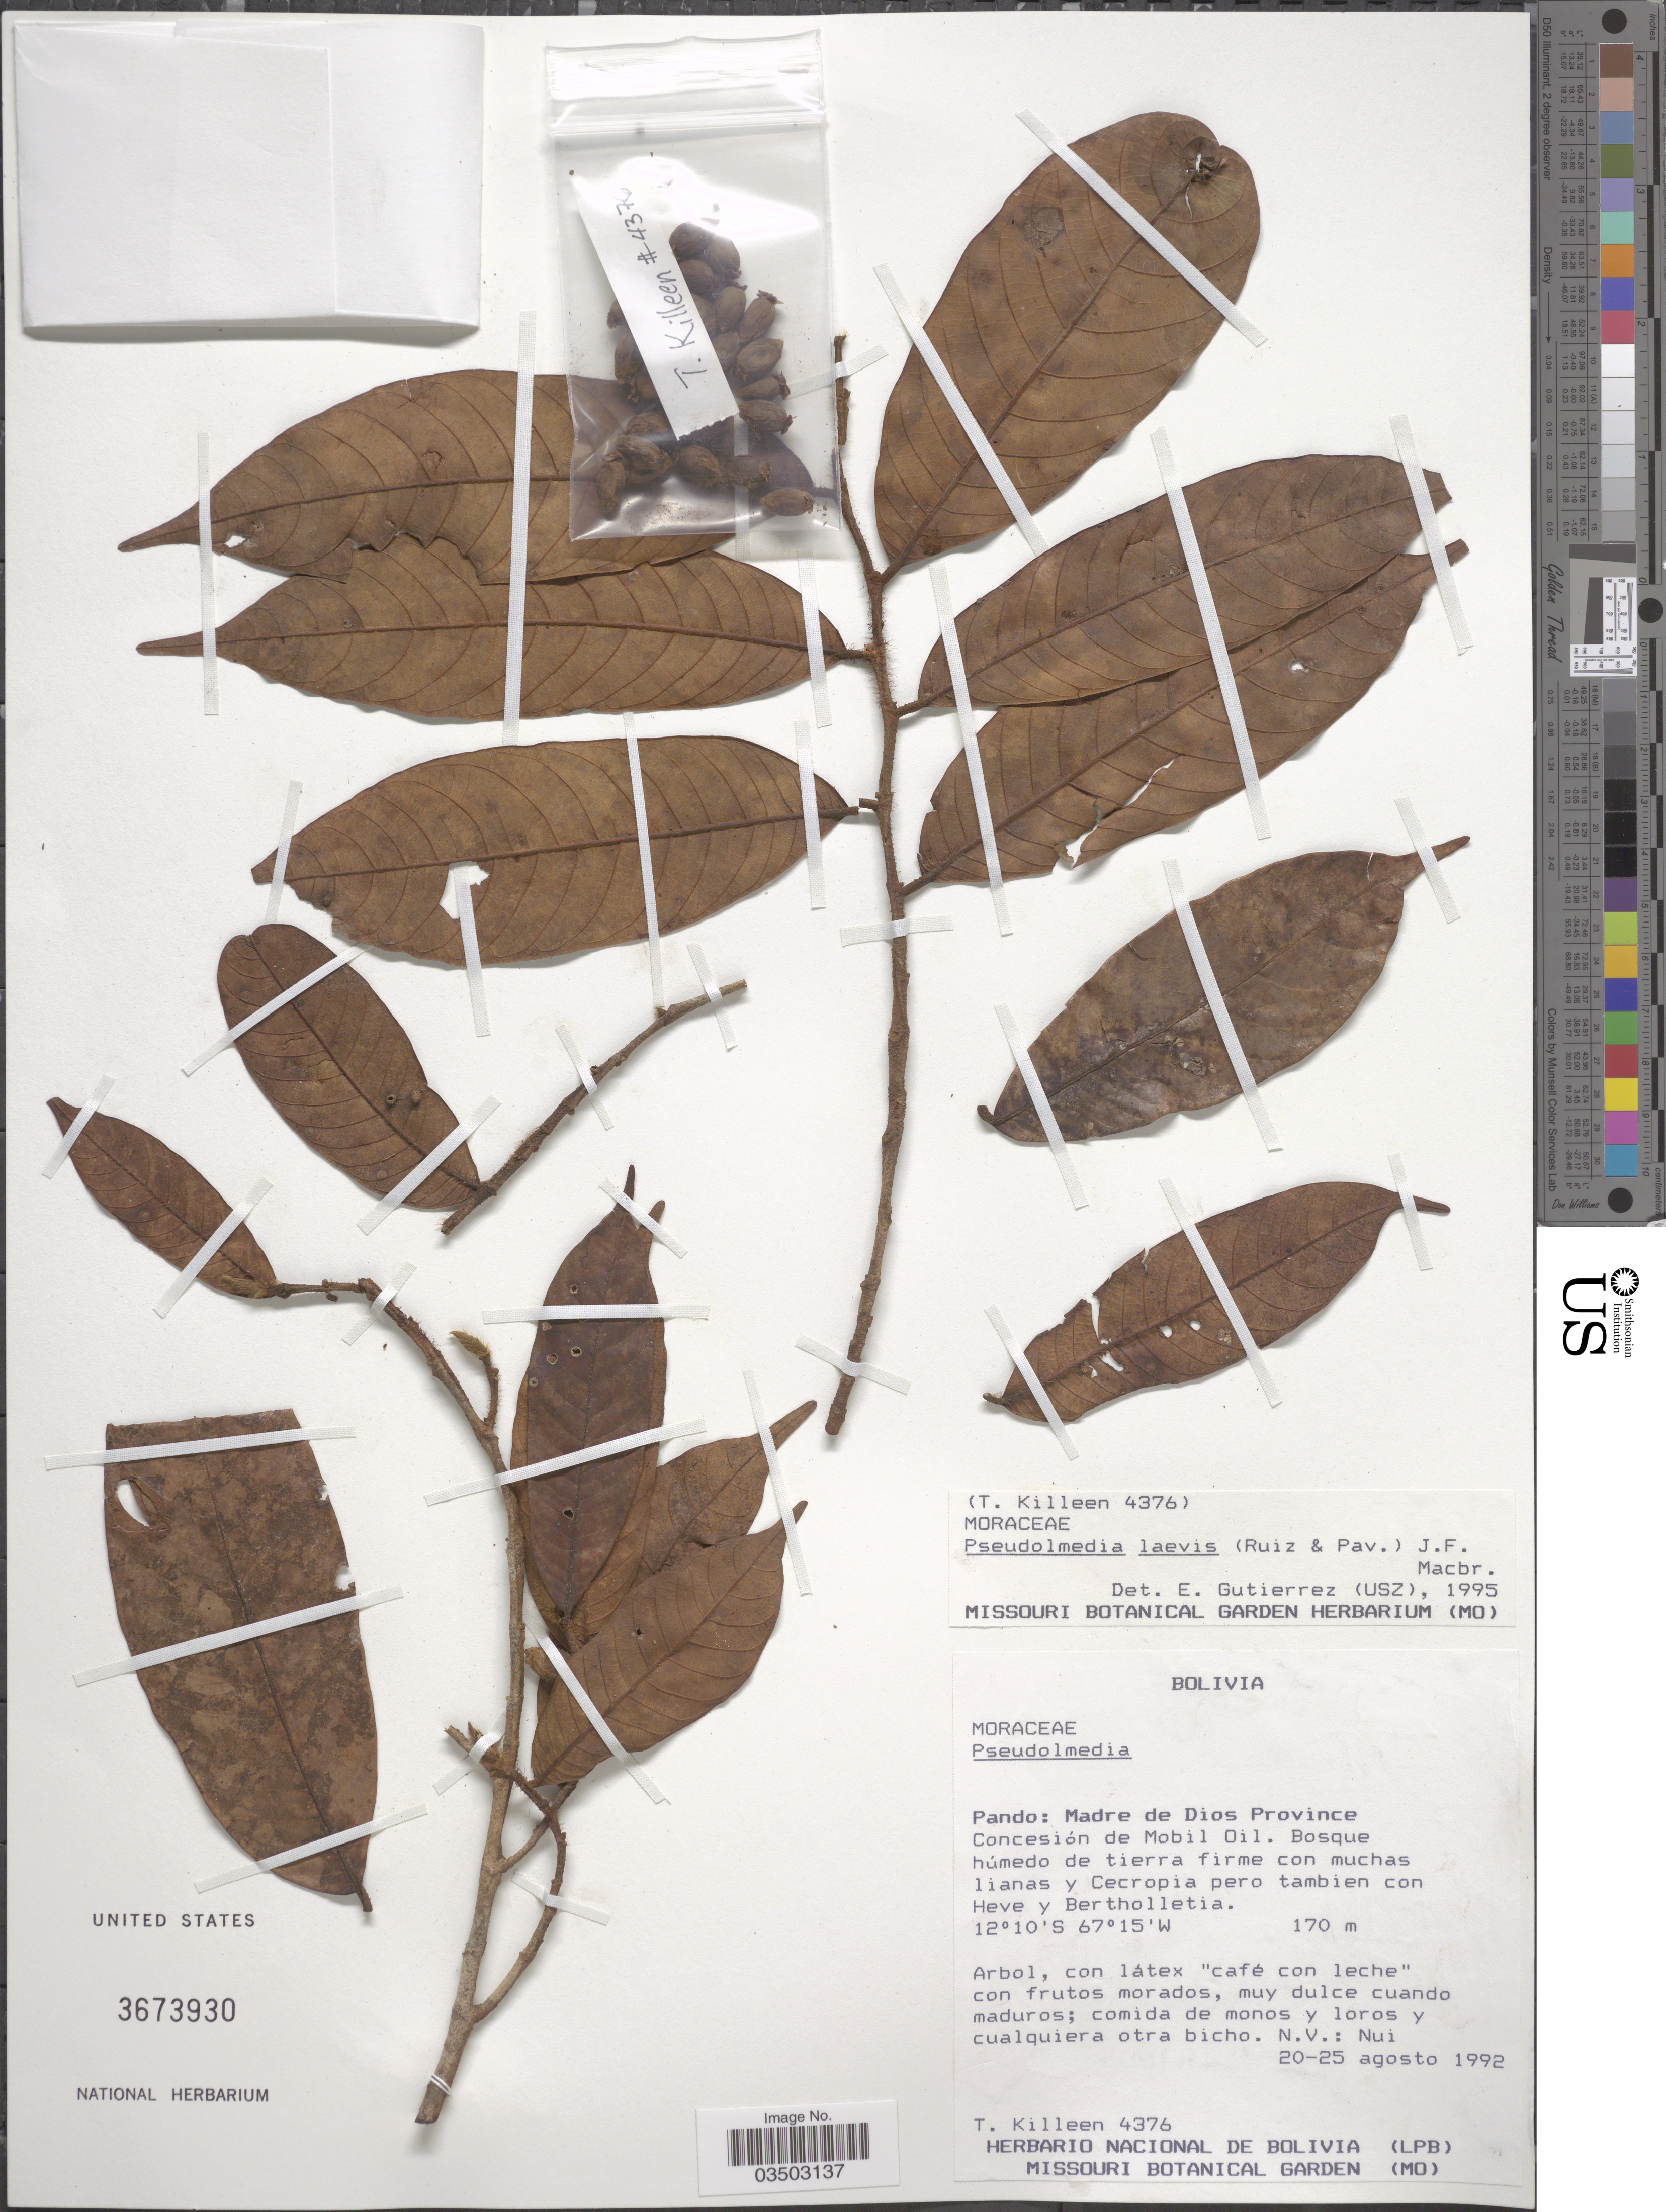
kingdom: Plantae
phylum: Tracheophyta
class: Magnoliopsida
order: Rosales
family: Moraceae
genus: Pseudolmedia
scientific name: Pseudolmedia laevis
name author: (Ruiz & Pav.) J.F. Macbr.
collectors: T. J. Killeen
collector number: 4376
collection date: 1992-08-20/1992-08-25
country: Bolivia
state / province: Pando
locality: Madre de Dios Province. Concesión de Mobil Oil.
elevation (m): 170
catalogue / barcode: US 3673930